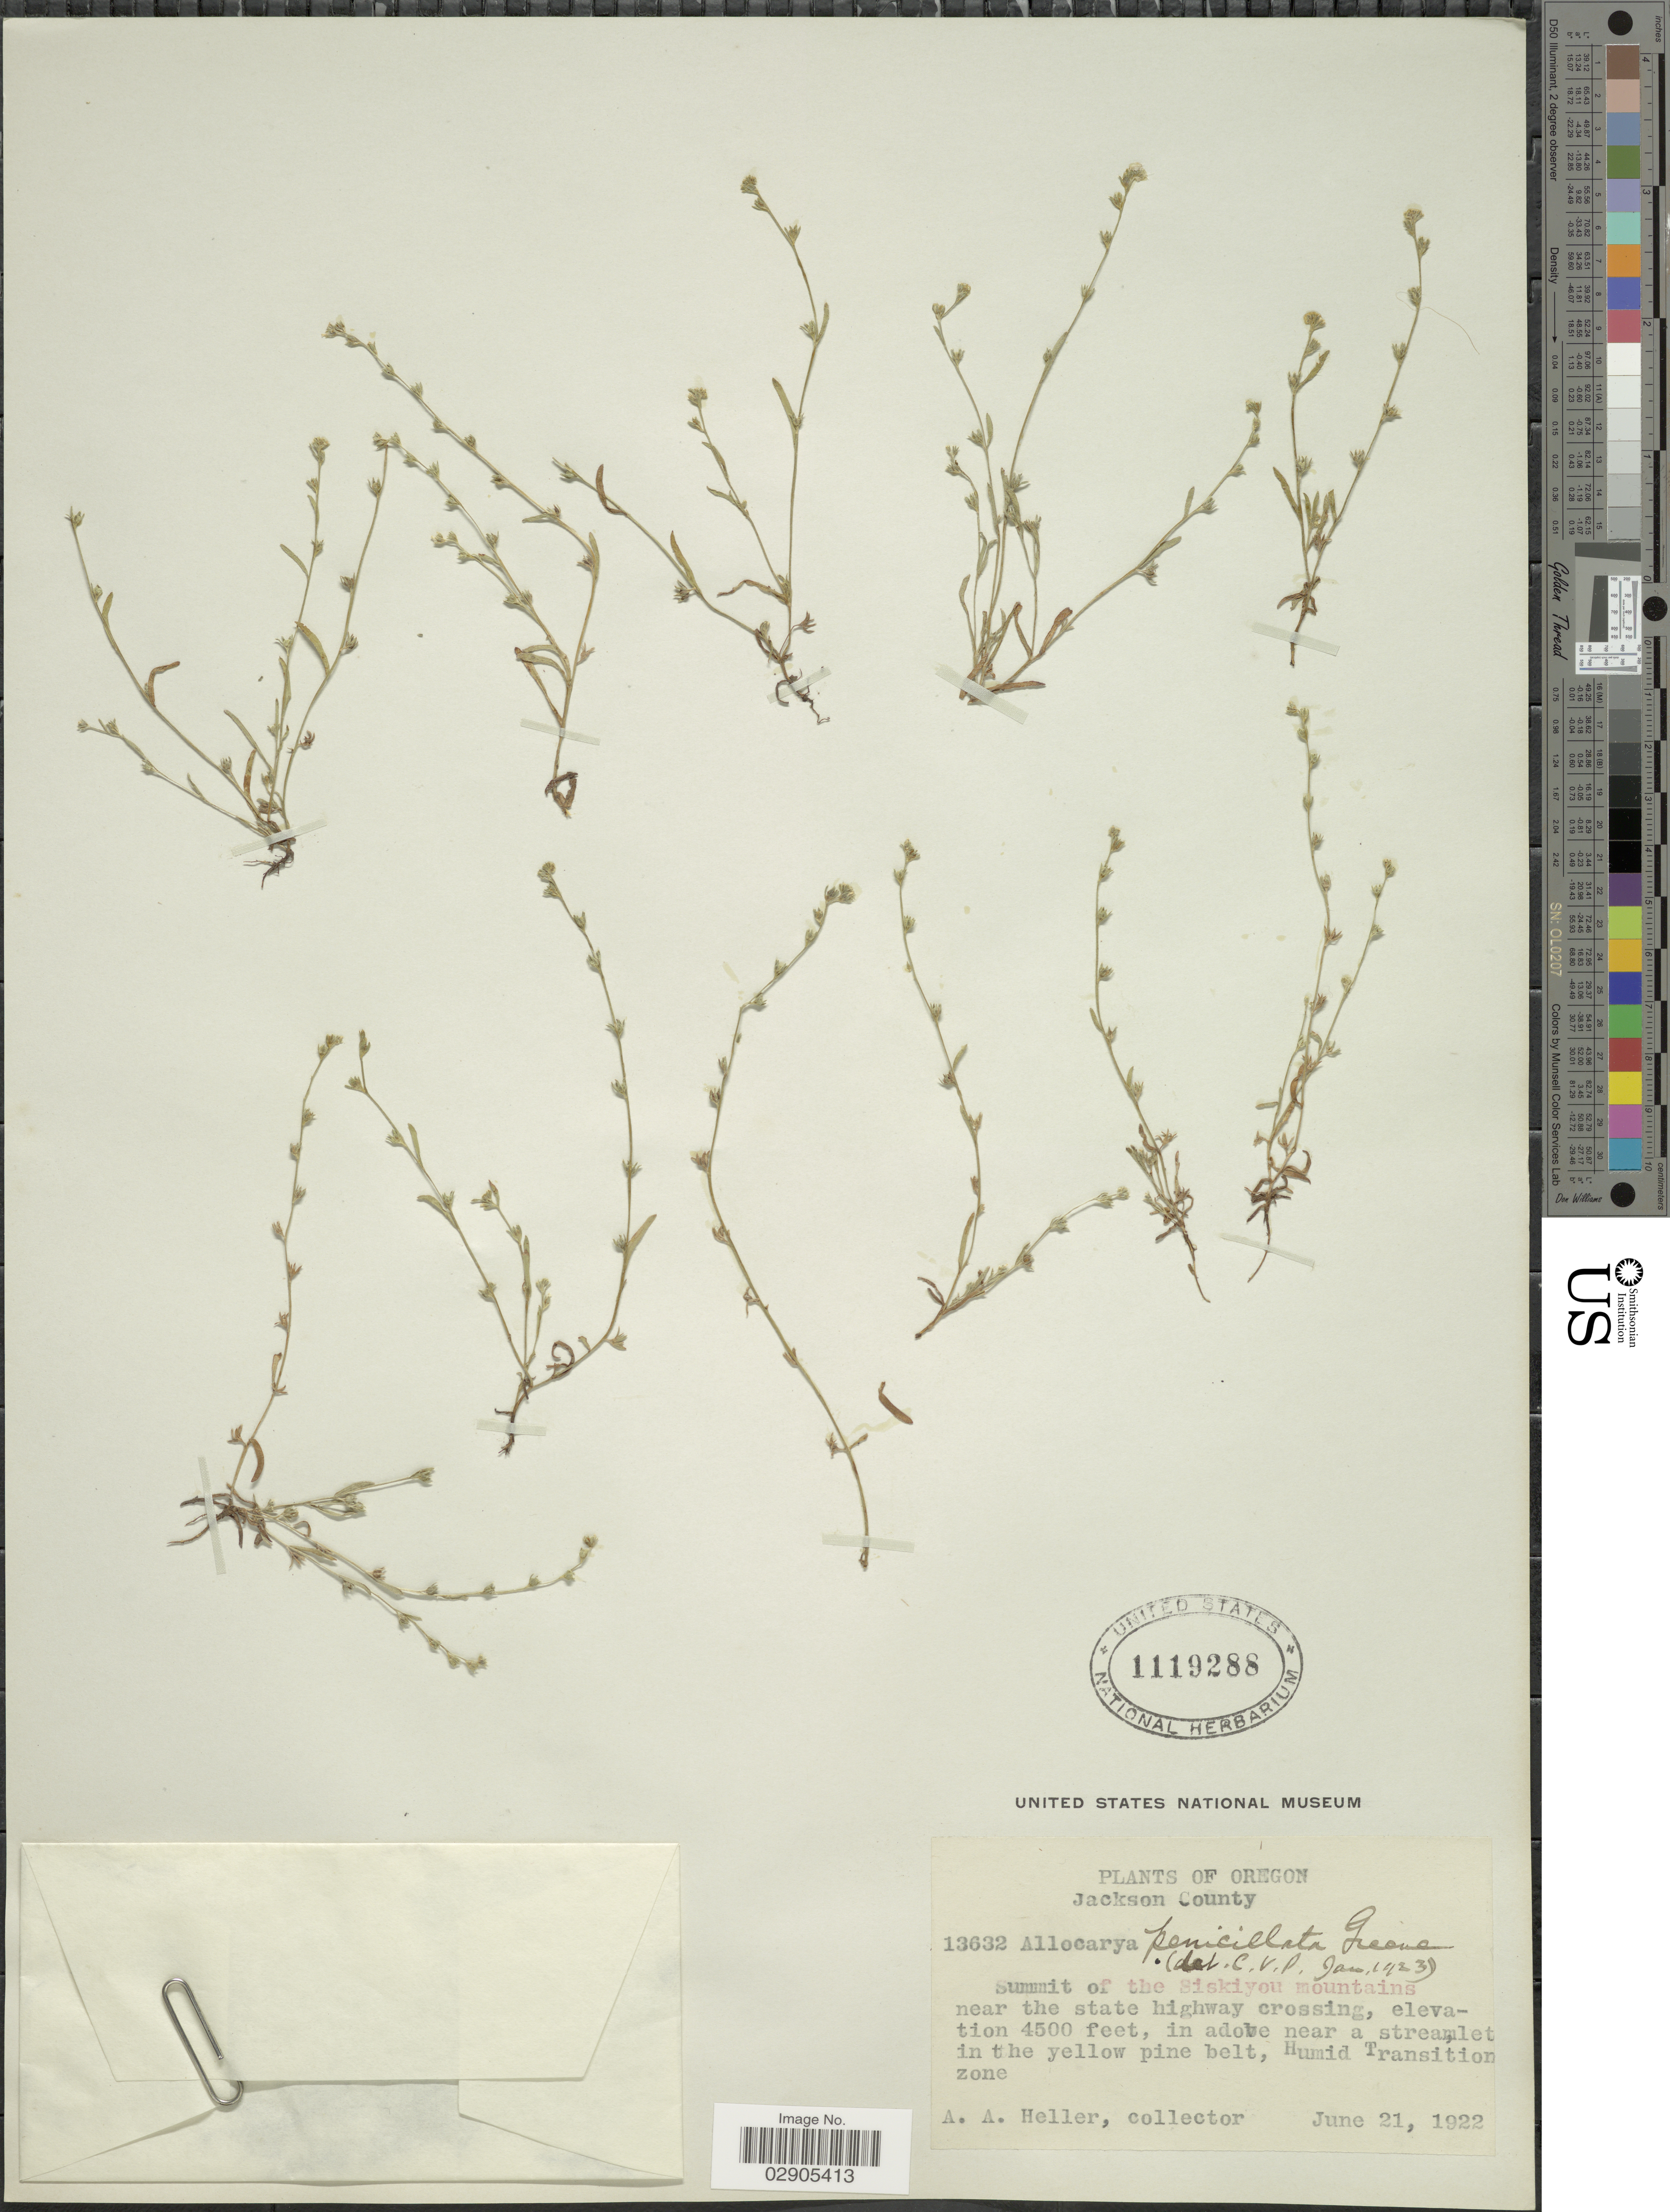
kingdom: Plantae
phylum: Tracheophyta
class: Magnoliopsida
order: Boraginales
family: Boraginaceae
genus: Allocarya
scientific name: Allocarya penicillata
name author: Greene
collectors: A. A. Heller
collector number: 13632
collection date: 1922-06-21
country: United States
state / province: Oregon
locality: Jackson County. Summit of the Siskiyou mountains near the state highway crossing, in adobe near a streamlet in the yellow pine belt, Humid Transition zone.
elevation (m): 1372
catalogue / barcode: US 1119288